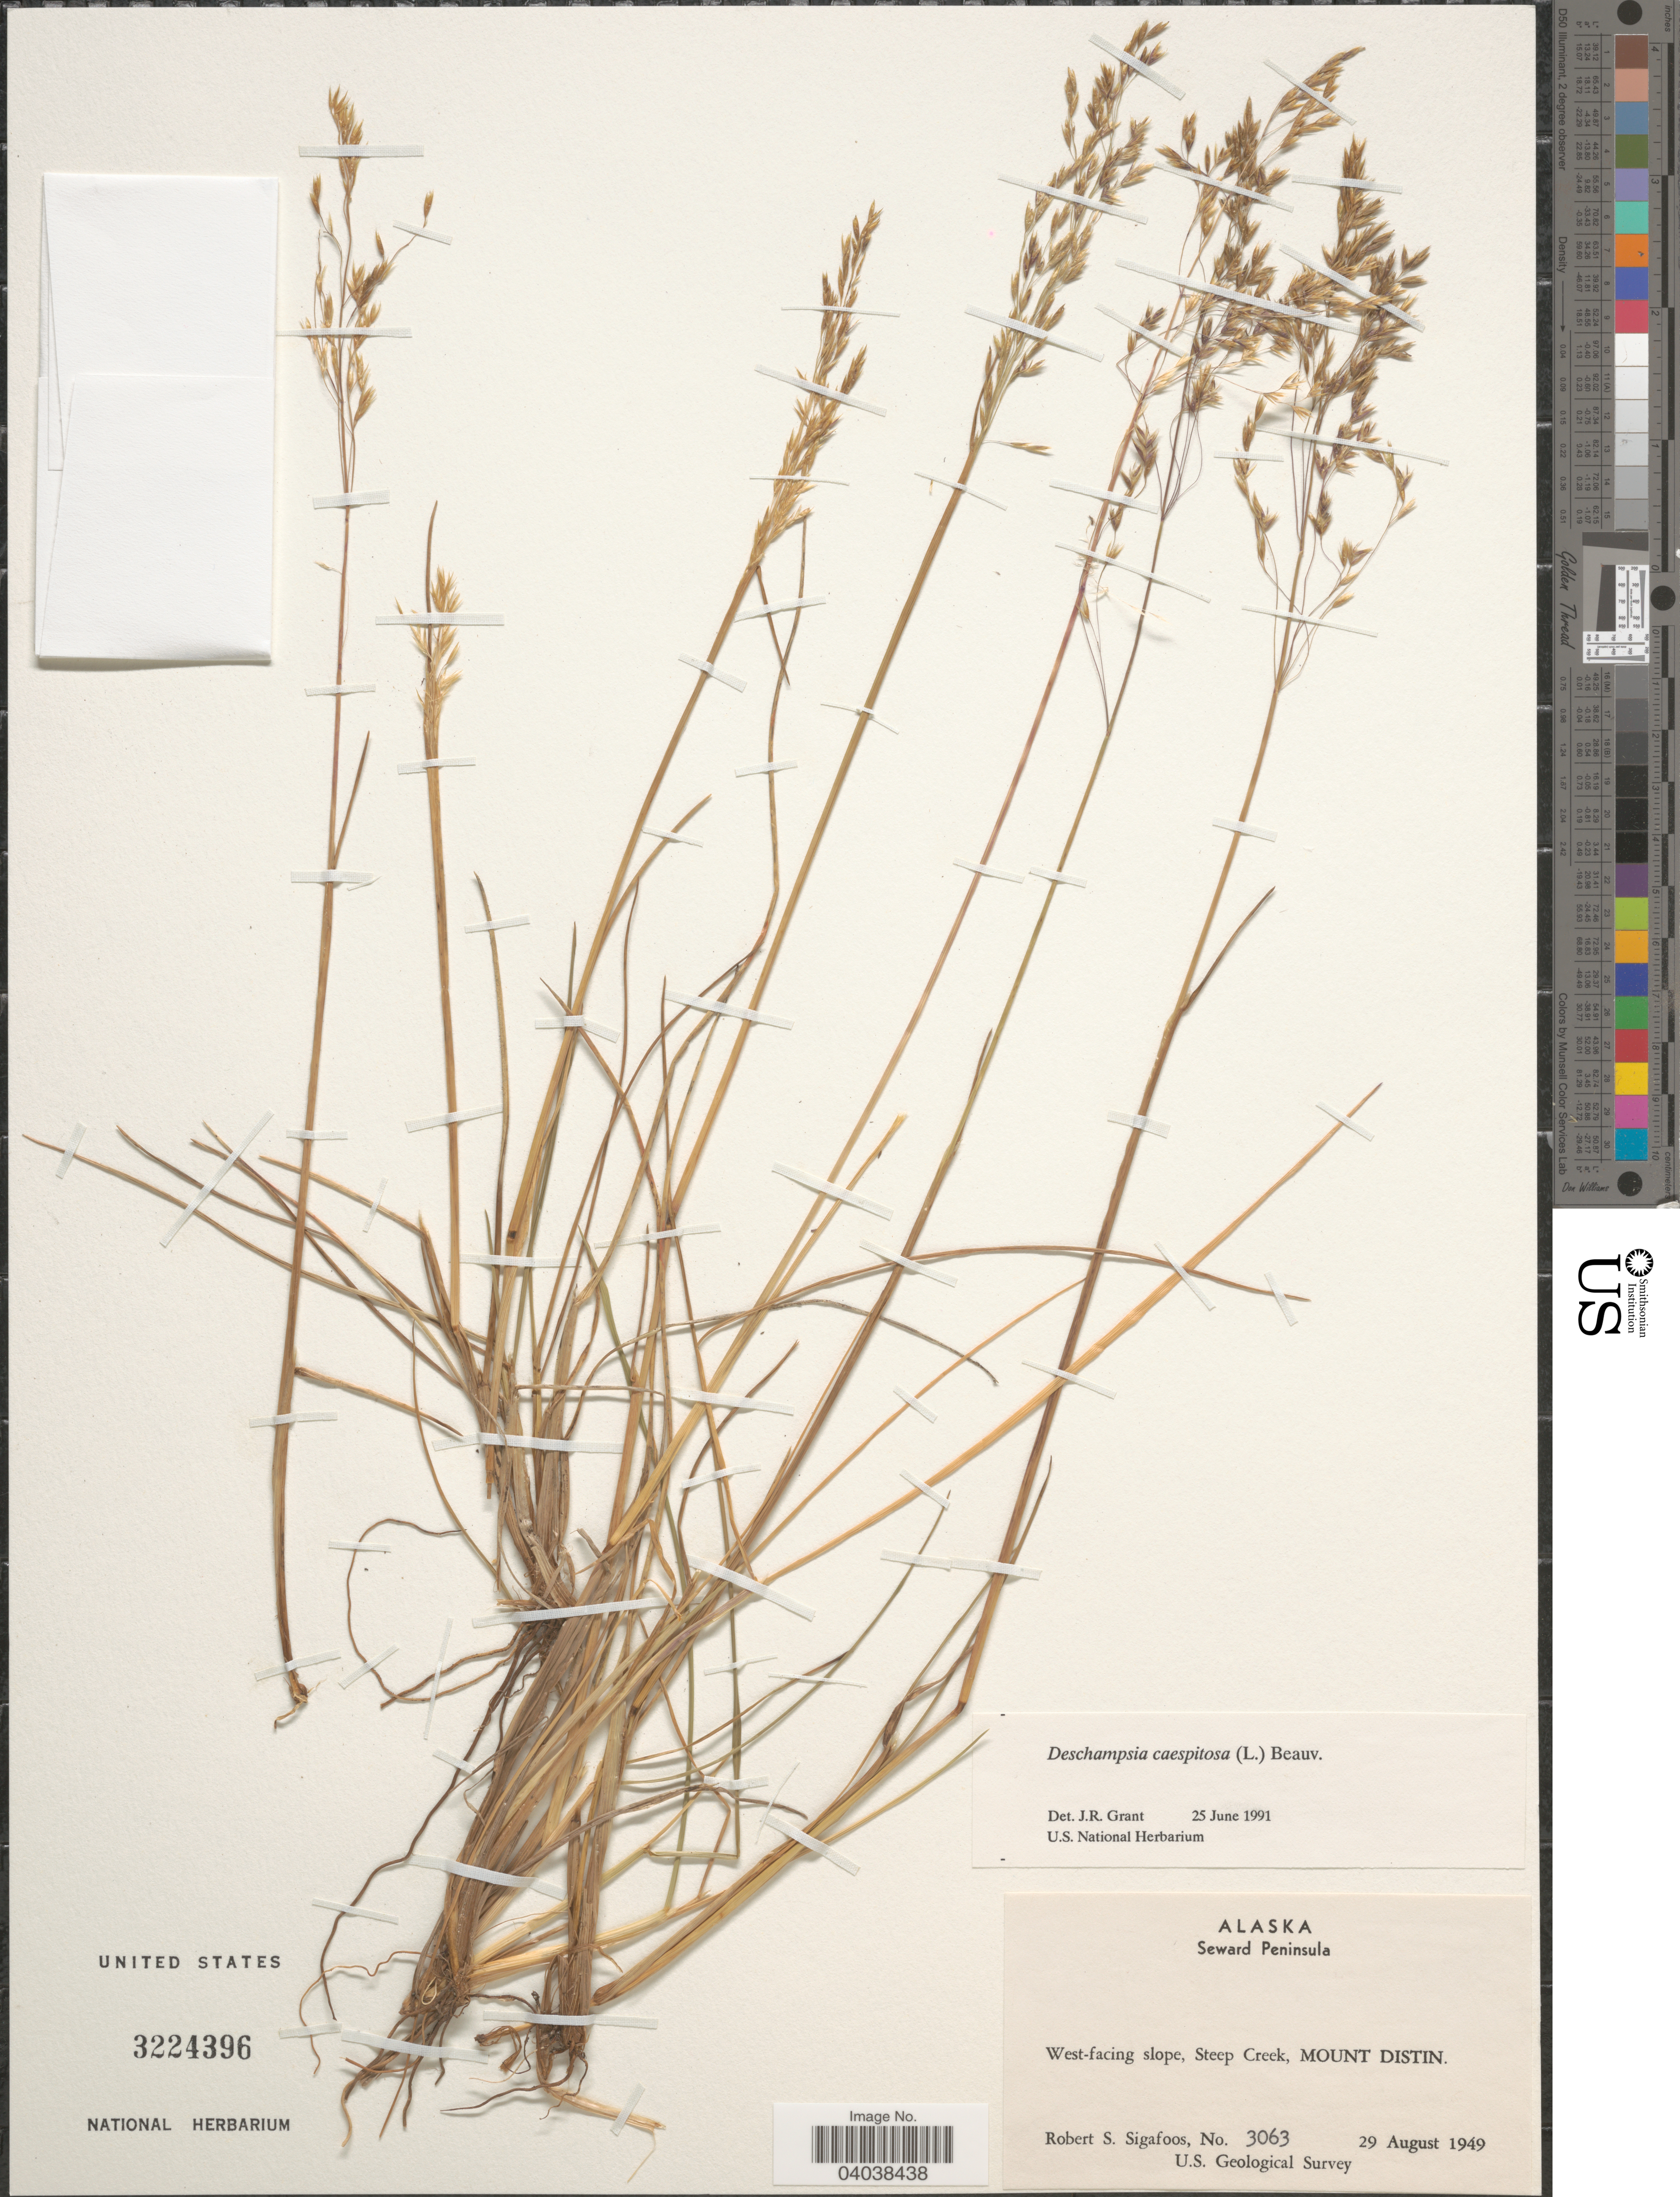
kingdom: Plantae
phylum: Tracheophyta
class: Liliopsida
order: Poales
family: Poaceae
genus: Deschampsia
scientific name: Deschampsia cespitosa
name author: (L.) P. Beauv.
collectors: R. Sigafoos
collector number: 3063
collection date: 1949-08-29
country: United States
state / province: Alaska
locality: Seward Peninsula. West-facing slope, Steep Creek, Mount Distin.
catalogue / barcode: US 3224396